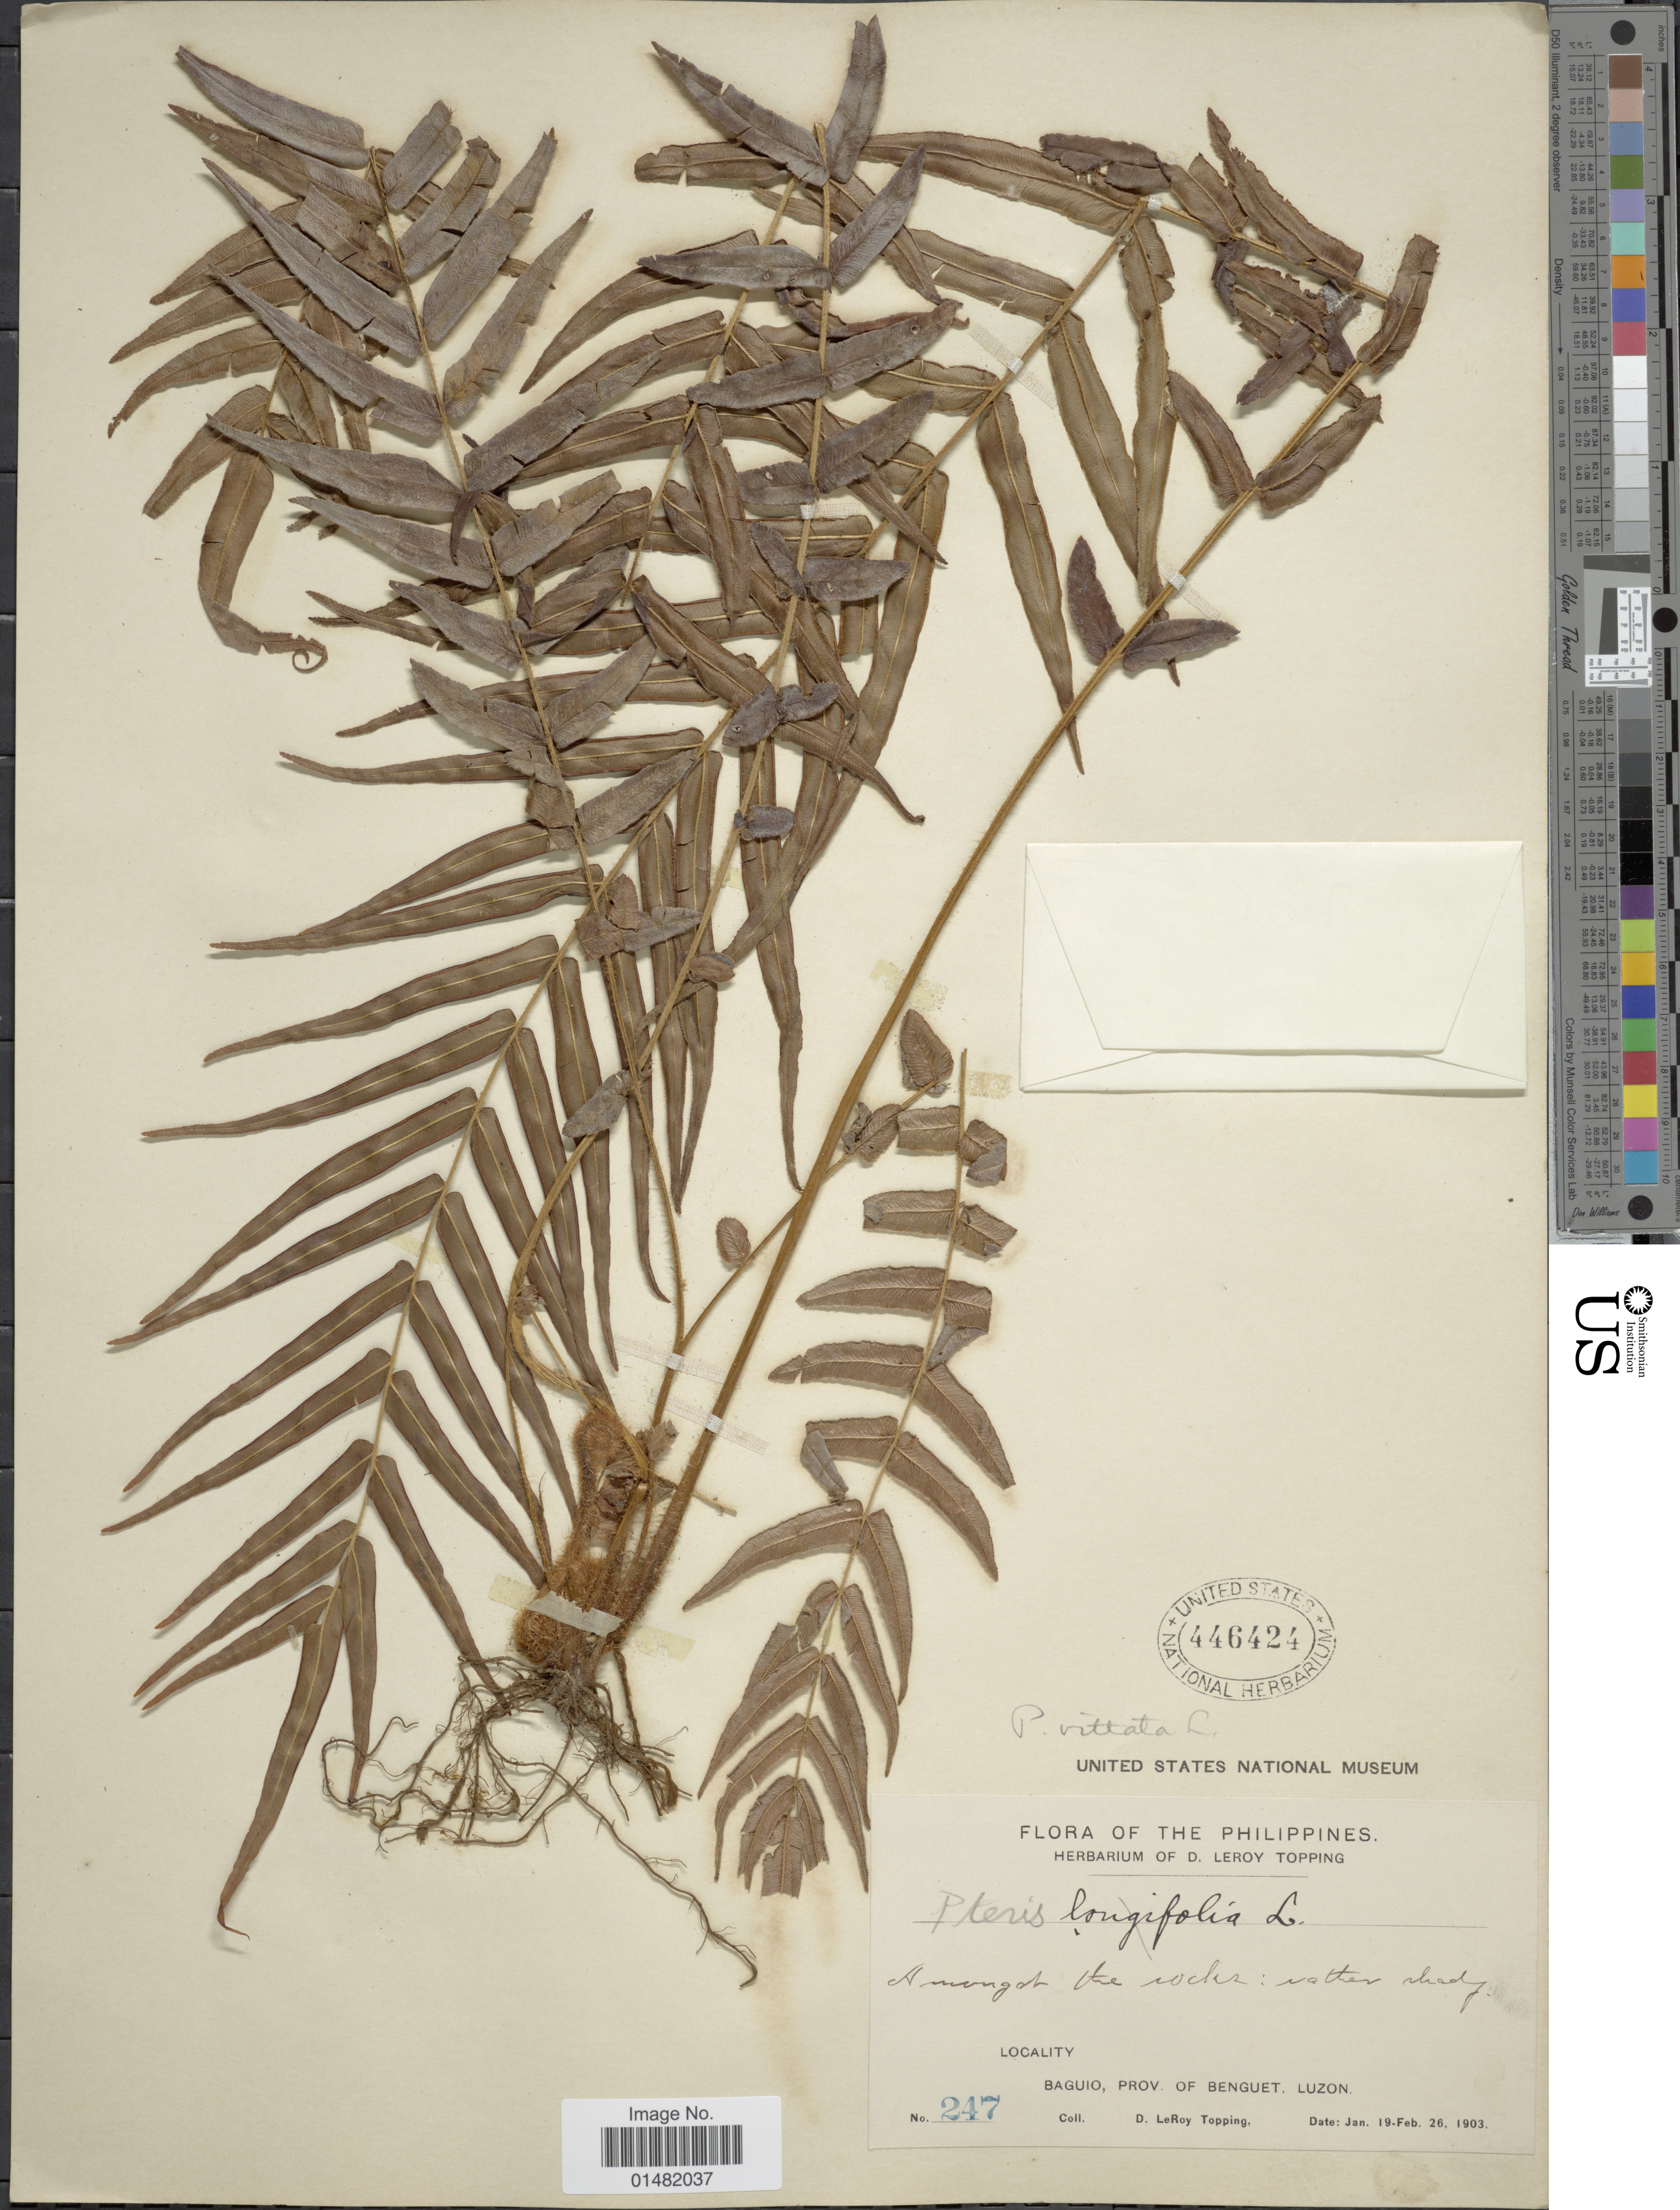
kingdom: Plantae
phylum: Tracheophyta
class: Polypodiopsida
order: Polypodiales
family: Pteridaceae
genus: Pteris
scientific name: Pteris vittata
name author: L.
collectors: D. L. Topping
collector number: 247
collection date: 1903-01-19/1903-02-26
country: Philippines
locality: Baguio, Prov. of Benguet, Luzon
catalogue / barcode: US 446424